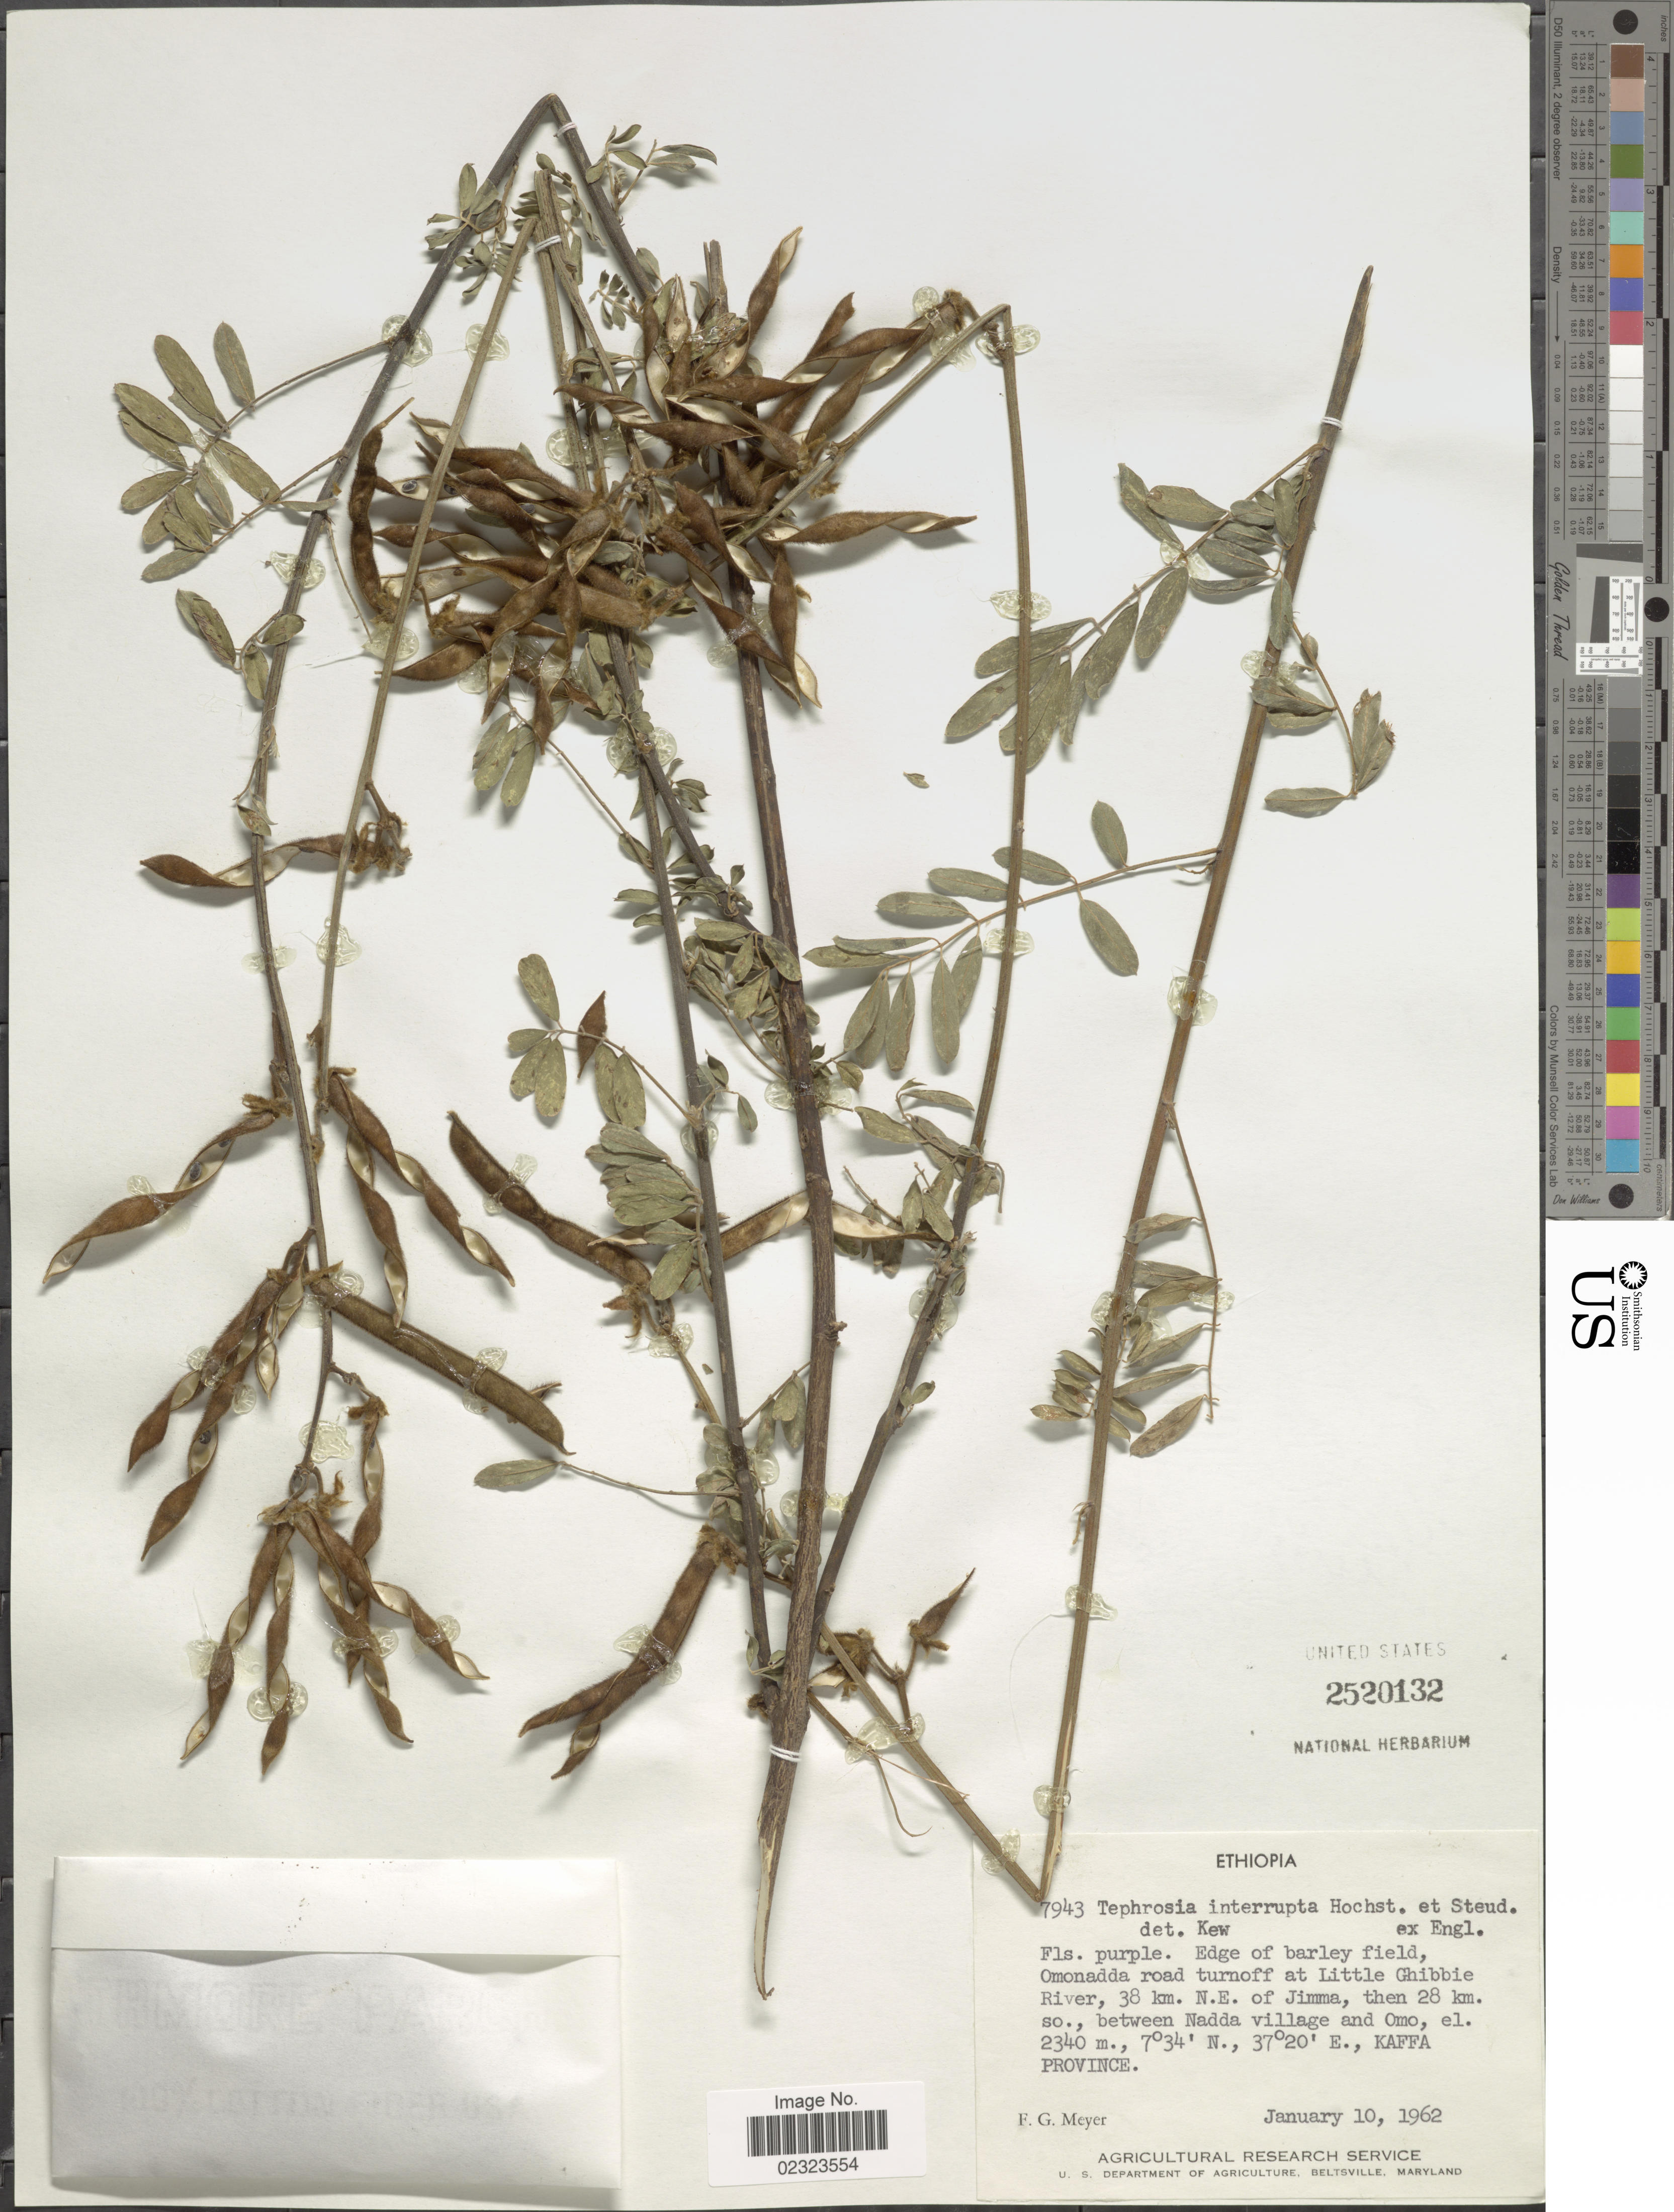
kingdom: Plantae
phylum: Tracheophyta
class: Magnoliopsida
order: Fabales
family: Fabaceae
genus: Tephrosia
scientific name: Tephrosia interrupta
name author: Hochst. & Steud. ex Engl.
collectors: F. G. Meyer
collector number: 7943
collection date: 1962-01-10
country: Ethiopia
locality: Edge of barley field, Omonadda road turnoff at Little Ghibbie River, 38 km. N.E. of Jimma, then 28 km. so., between Nadda village and Omo, Kaffa Province.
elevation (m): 2340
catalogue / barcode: US 2520132